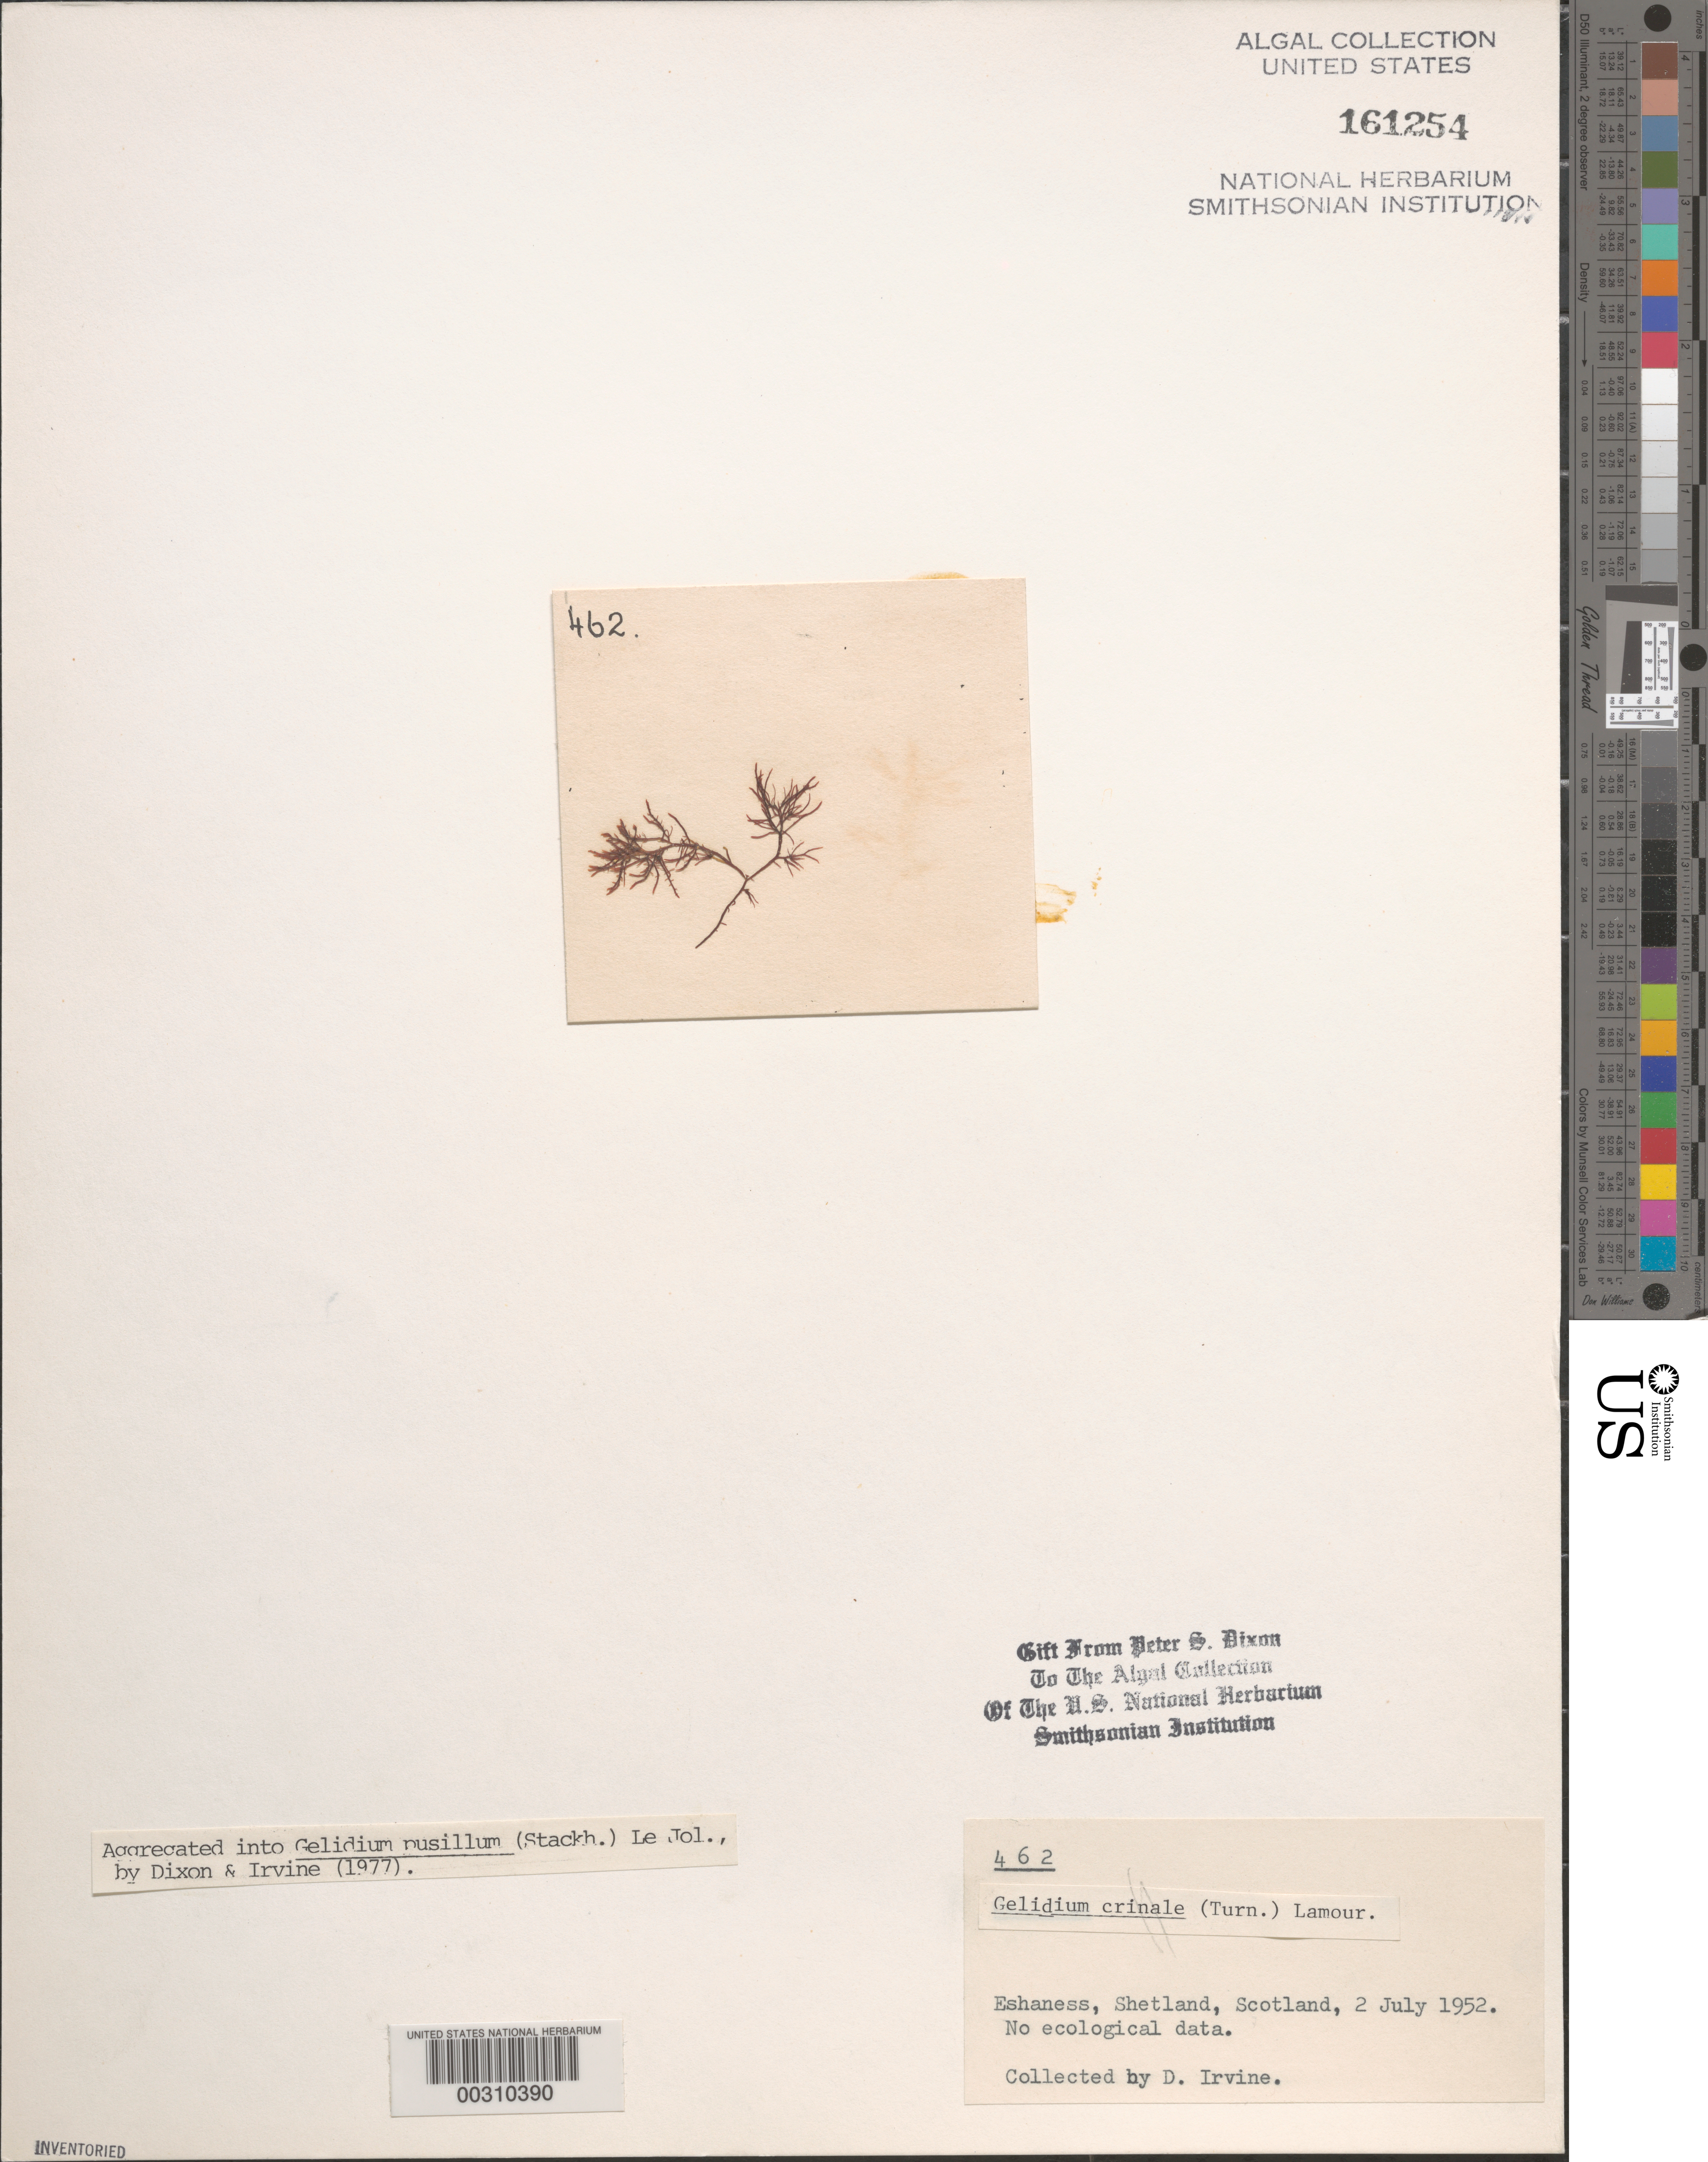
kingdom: Plantae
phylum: Rhodophyta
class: Florideophyceae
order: Gelidiales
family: Gelidiaceae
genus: Gelidium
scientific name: Gelidium pusillum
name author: (Stackh.) Le Jol.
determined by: Dixon, P. S.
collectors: D. Irvine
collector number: PSD 462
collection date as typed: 02 Jul 1952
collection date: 1952-07-02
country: United Kingdom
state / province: Scotland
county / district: Shetland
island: Mainland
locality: Eshaness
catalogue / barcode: US 161254